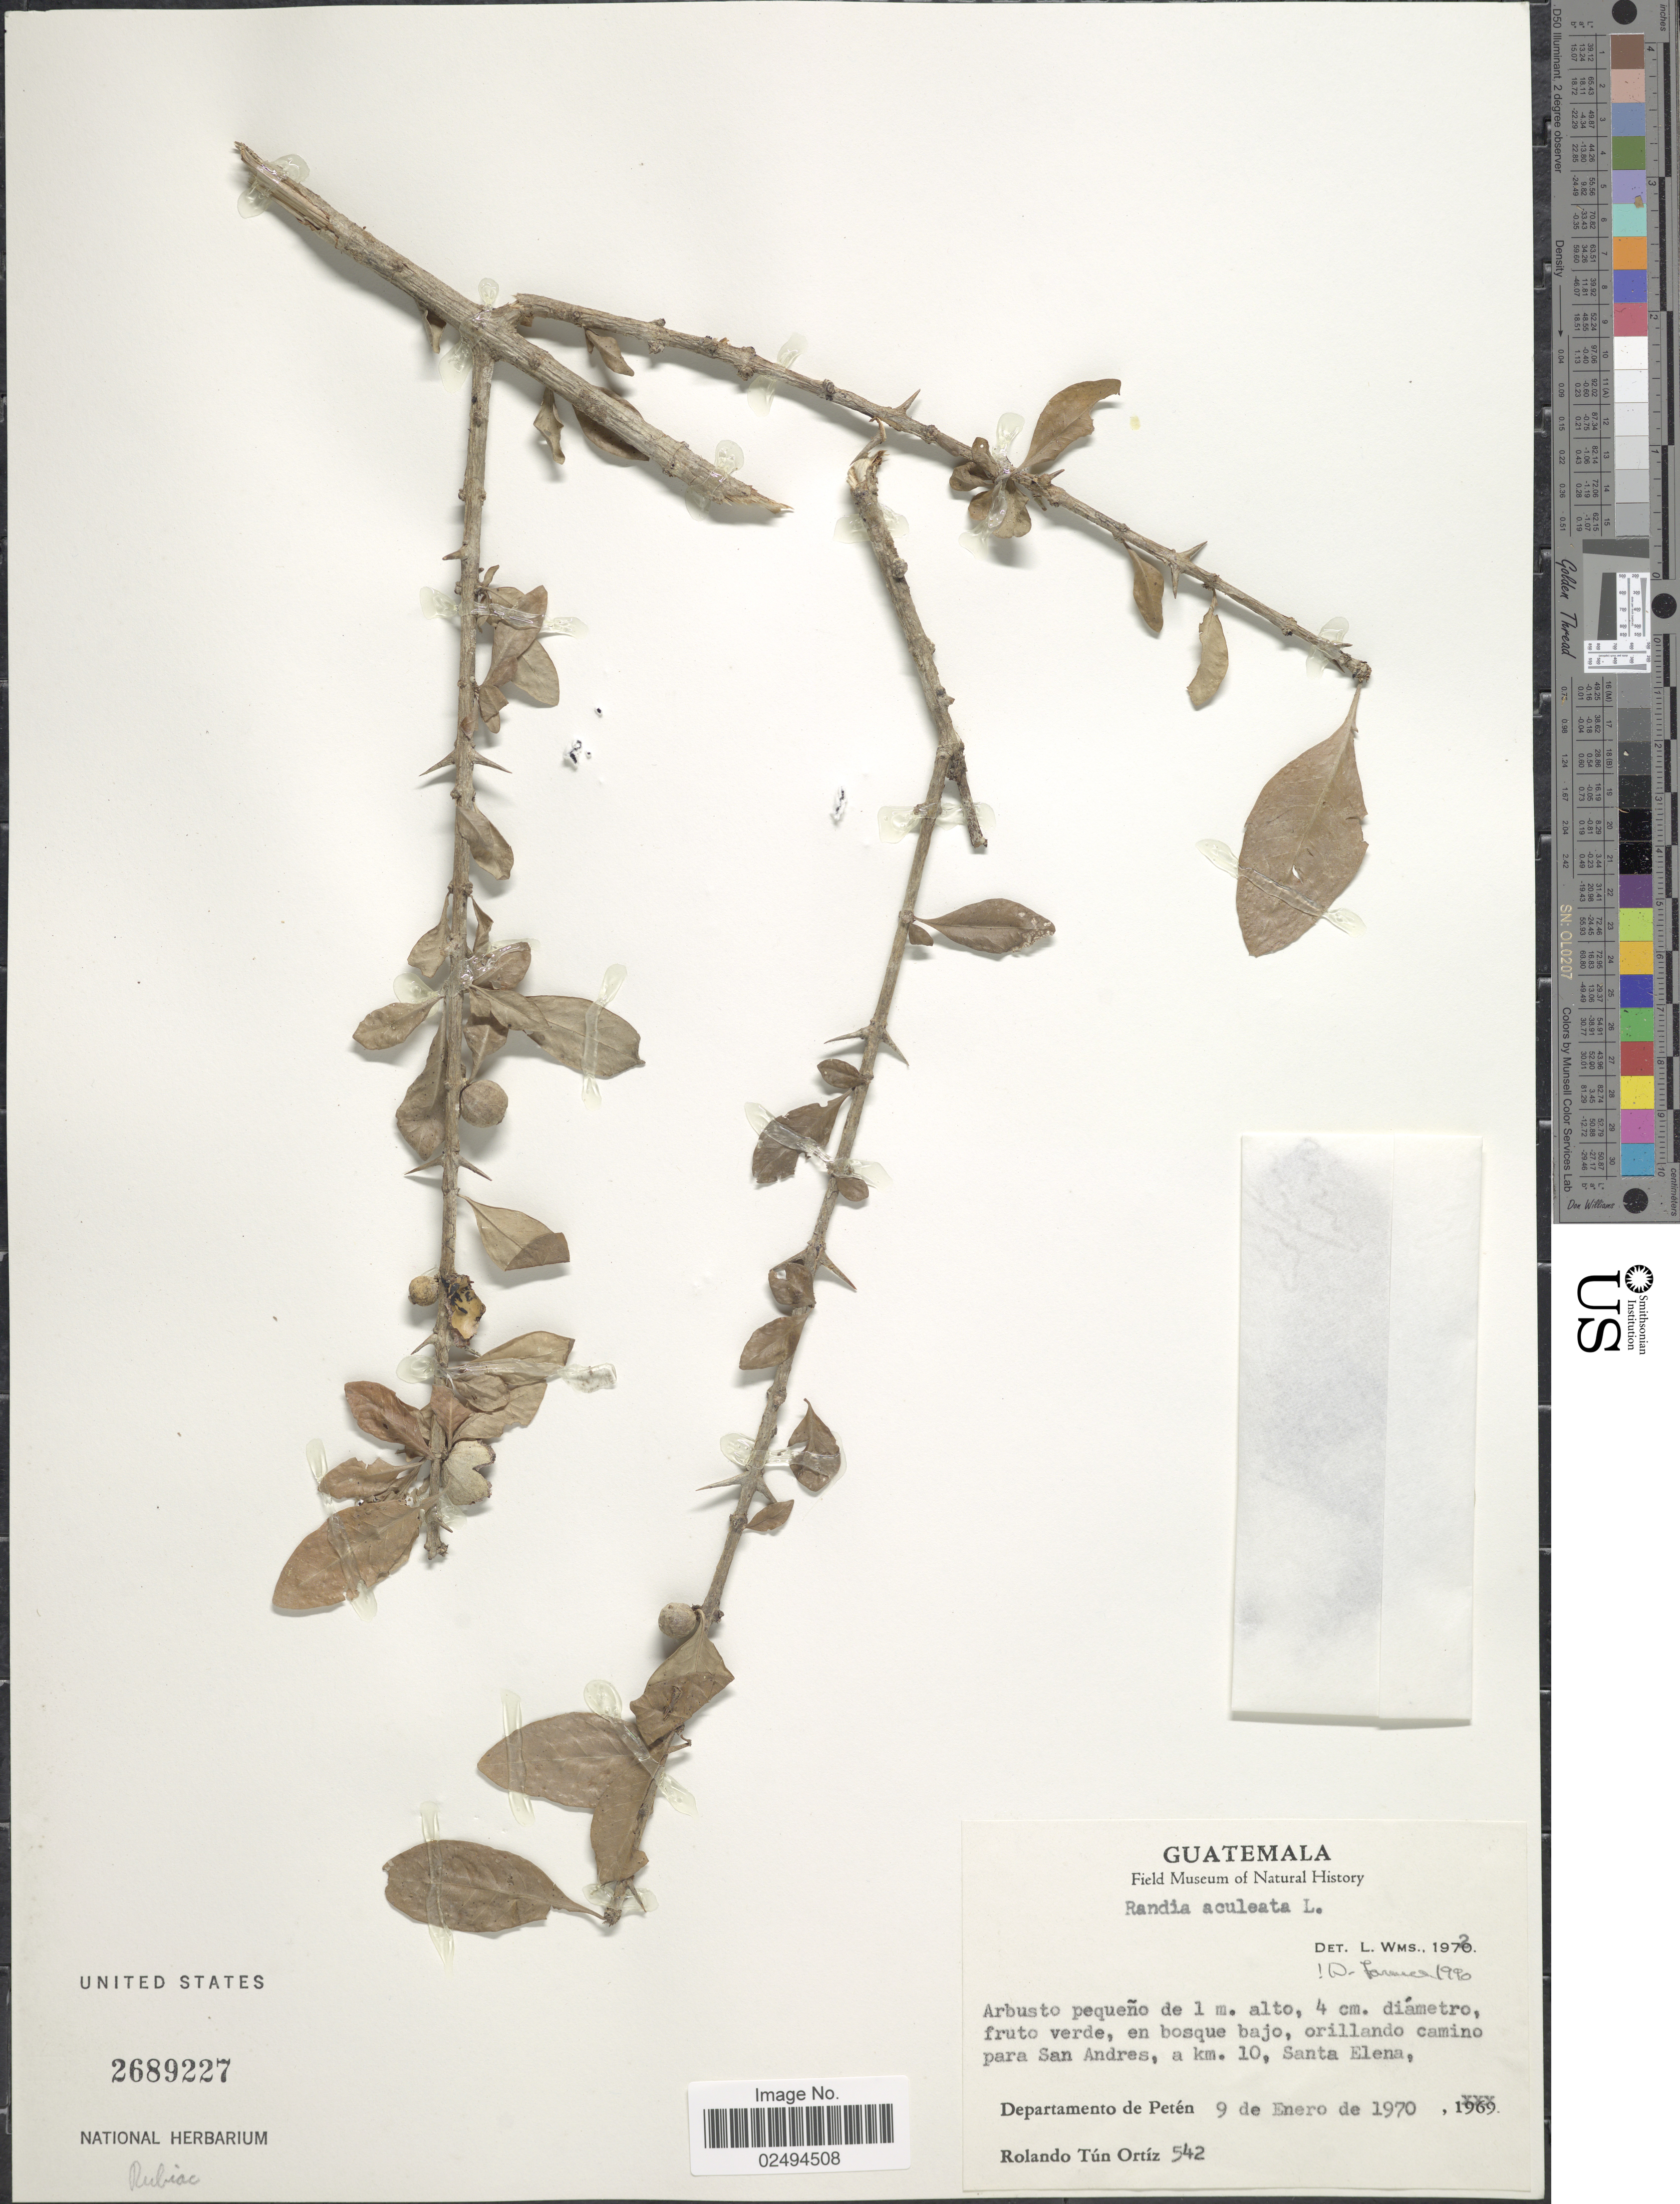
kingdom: Plantae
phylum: Tracheophyta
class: Magnoliopsida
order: Gentianales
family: Rubiaceae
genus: Randia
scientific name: Randia aculeata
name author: L.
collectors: R. T. Ortíz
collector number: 542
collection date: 1970-01-09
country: Guatemala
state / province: El Petén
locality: En bosque bajo, orillando camino para San Andres, a km. 10, Santa Elena, Departamento de Peten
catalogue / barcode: US 2689227